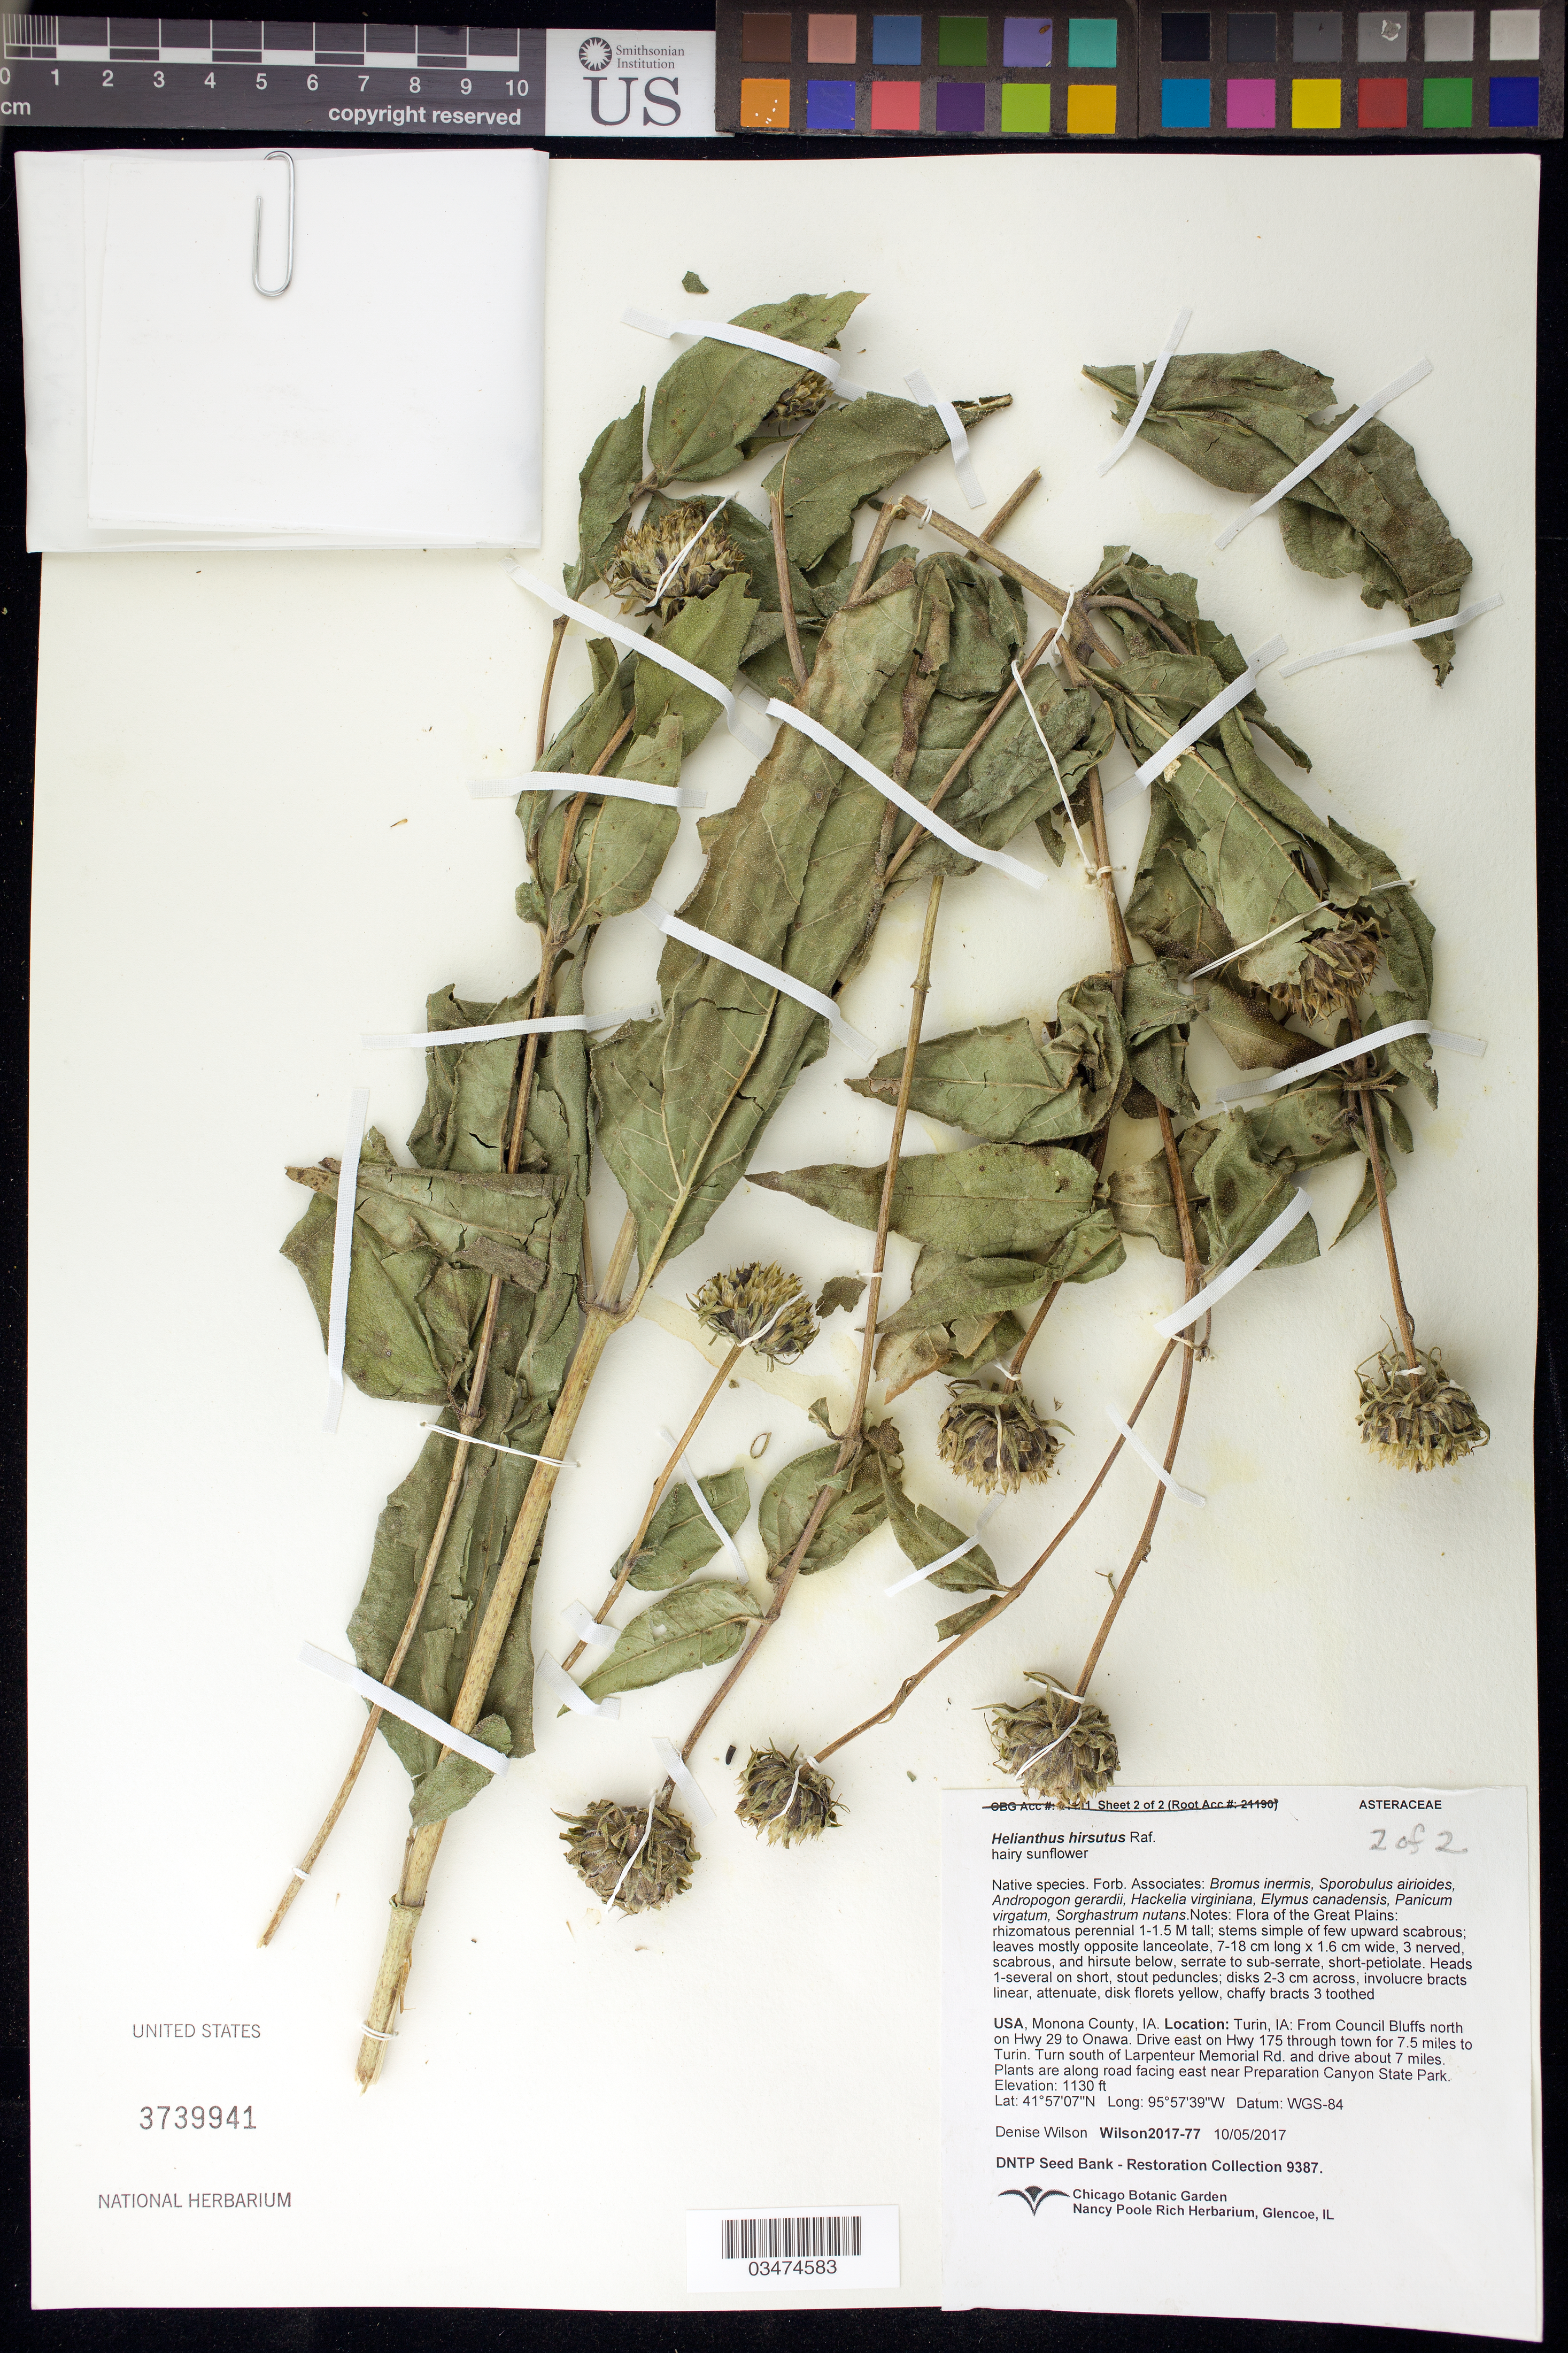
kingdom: Plantae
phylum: Tracheophyta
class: Magnoliopsida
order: Asterales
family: Asteraceae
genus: Helianthus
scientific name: Helianthus hirsutus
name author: Raf.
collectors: D. Wilson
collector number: Wilson2017-77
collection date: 2017-10-05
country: United States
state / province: Iowa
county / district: Monona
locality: Near Preparation Canyon State Park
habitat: With Bromus inermis, Panicum virgatum, Hackelia virginiana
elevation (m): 344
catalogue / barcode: US 3739941